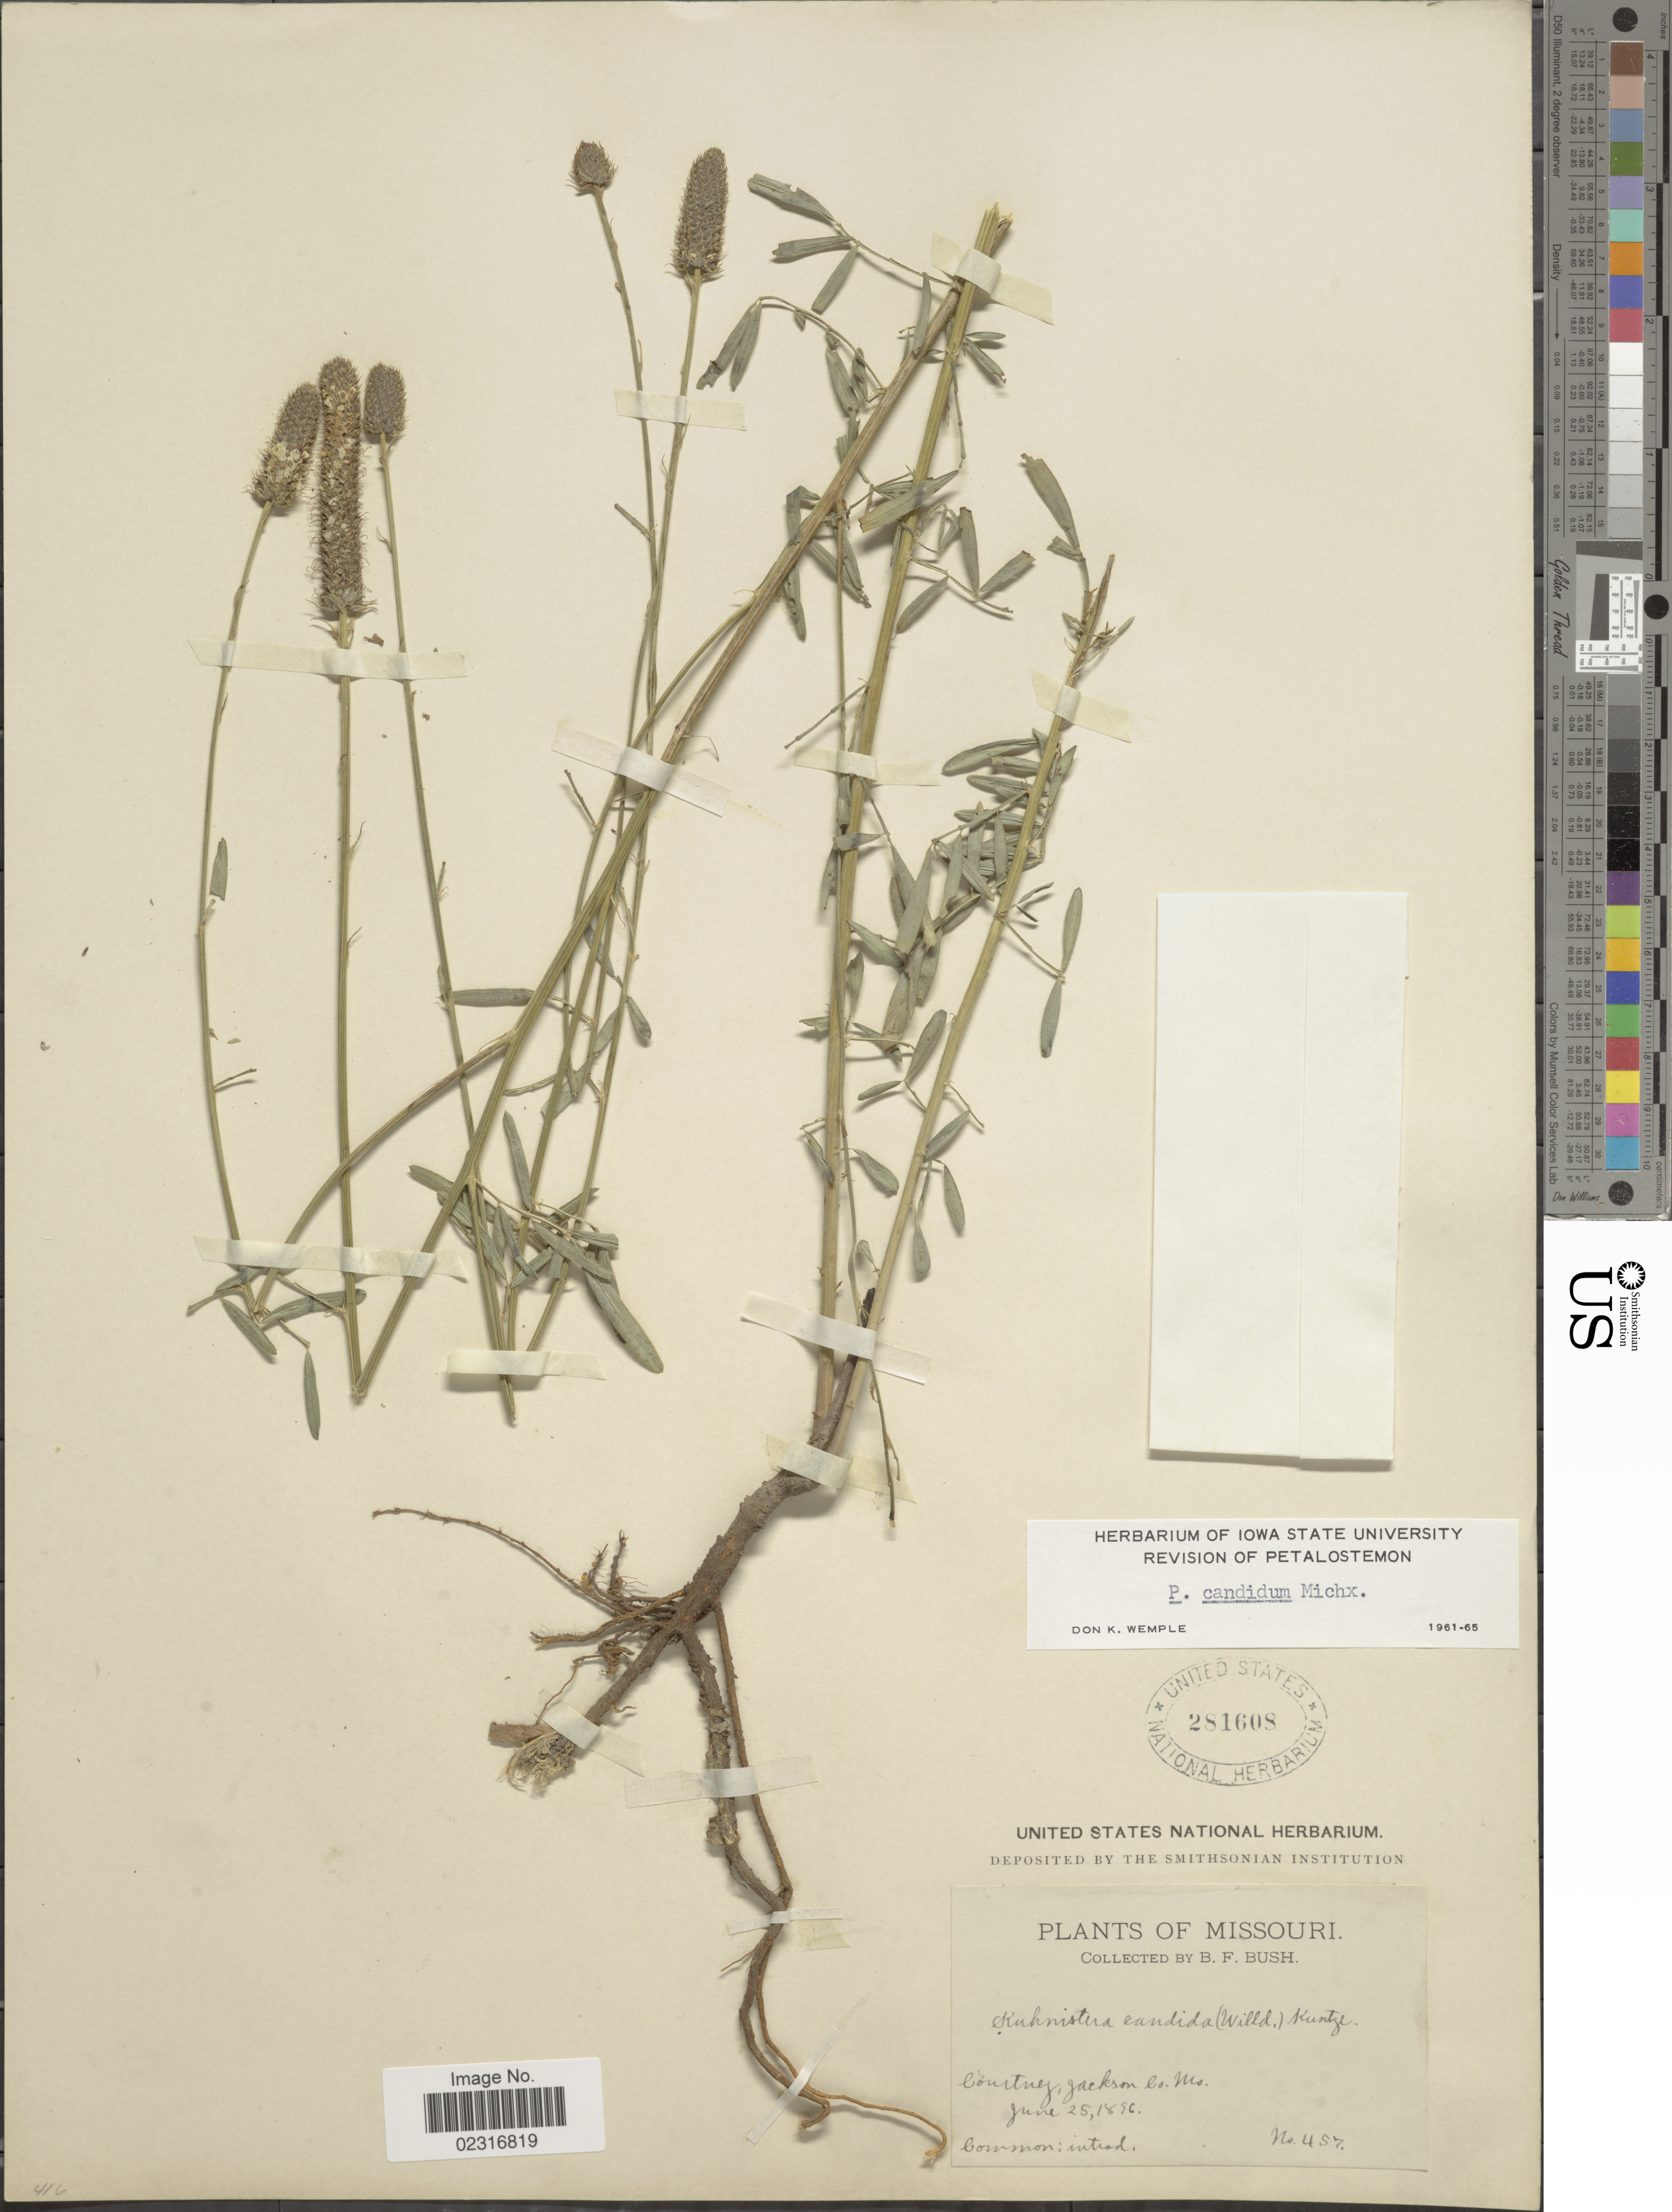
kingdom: Plantae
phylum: Tracheophyta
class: Magnoliopsida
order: Fabales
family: Fabaceae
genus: Dalea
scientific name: Dalea candida var. candida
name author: Michx. ex Willd.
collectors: B. F. Bush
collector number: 457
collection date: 1886-06-25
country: United States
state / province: Missouri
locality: Courtney, Jackson Co. Ms.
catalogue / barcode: US 281608